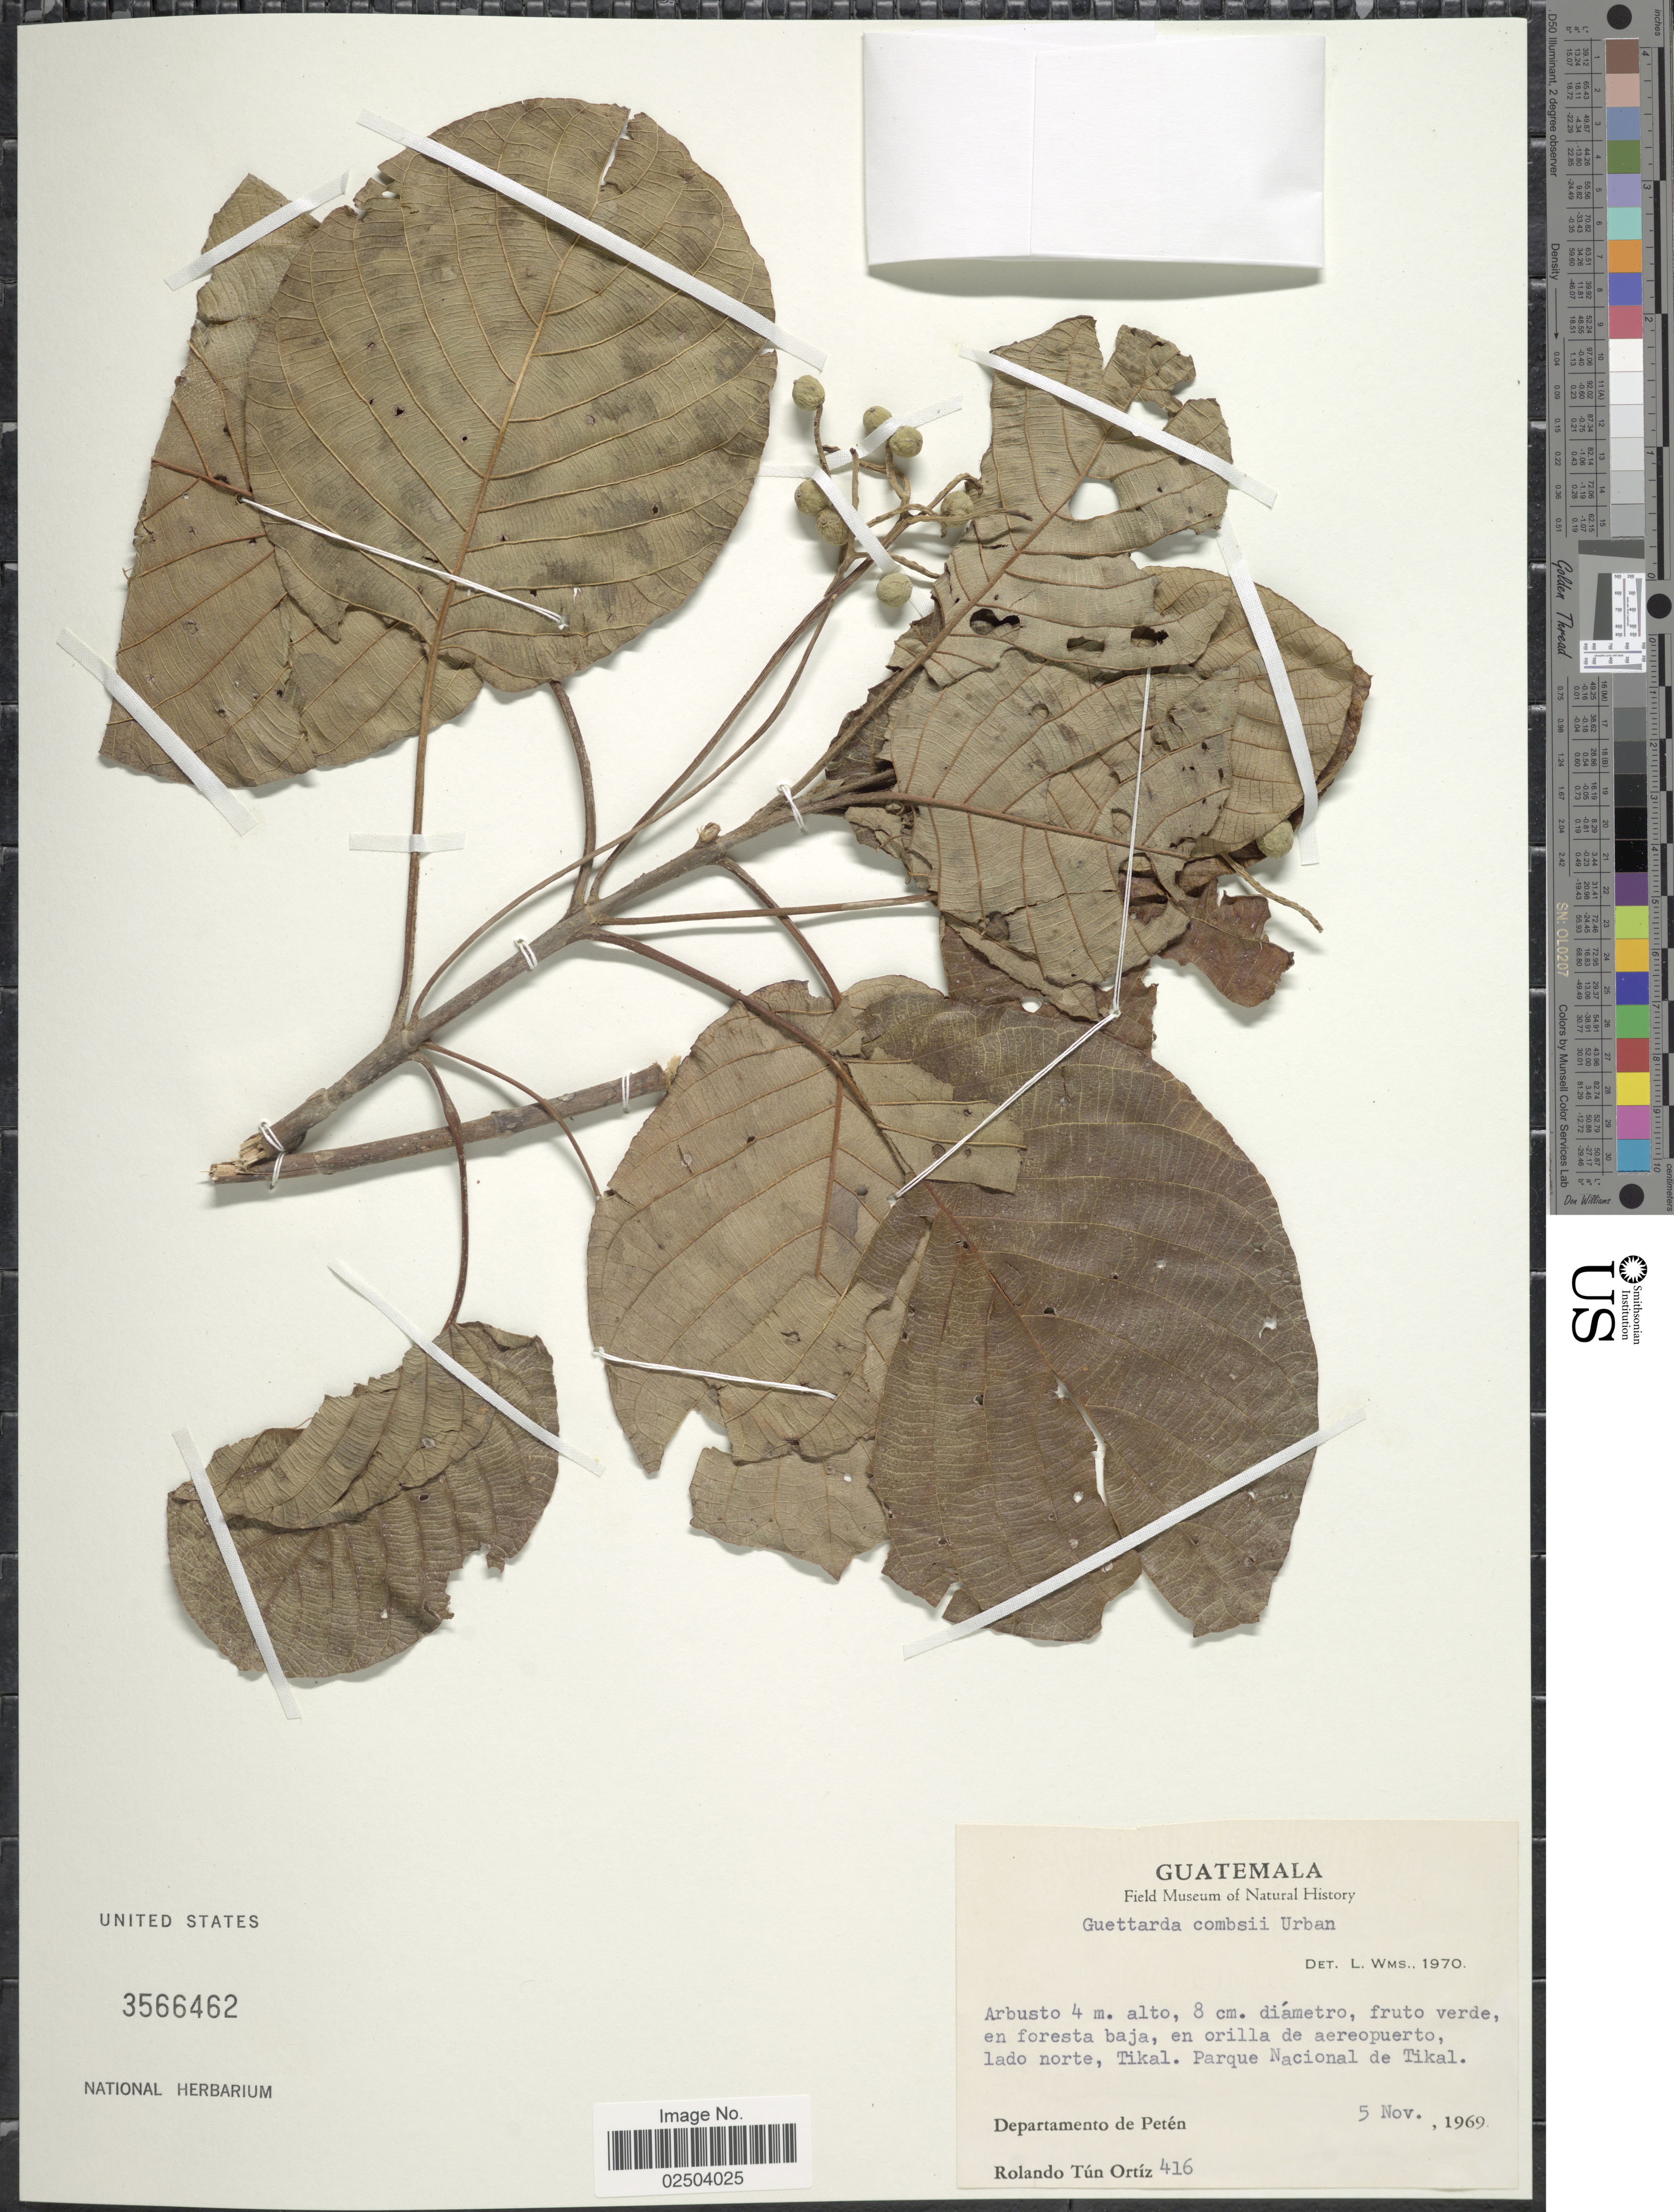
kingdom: Plantae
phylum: Tracheophyta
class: Magnoliopsida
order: Gentianales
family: Rubiaceae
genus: Guettarda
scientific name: Guettarda combsii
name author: Urb.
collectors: R. T. Ortíz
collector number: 416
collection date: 1969-11-05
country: Guatemala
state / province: El Petén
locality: Lado norte, Tikal. Parque Nacional de Tikal. Departamento de Peten.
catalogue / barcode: US 3566462